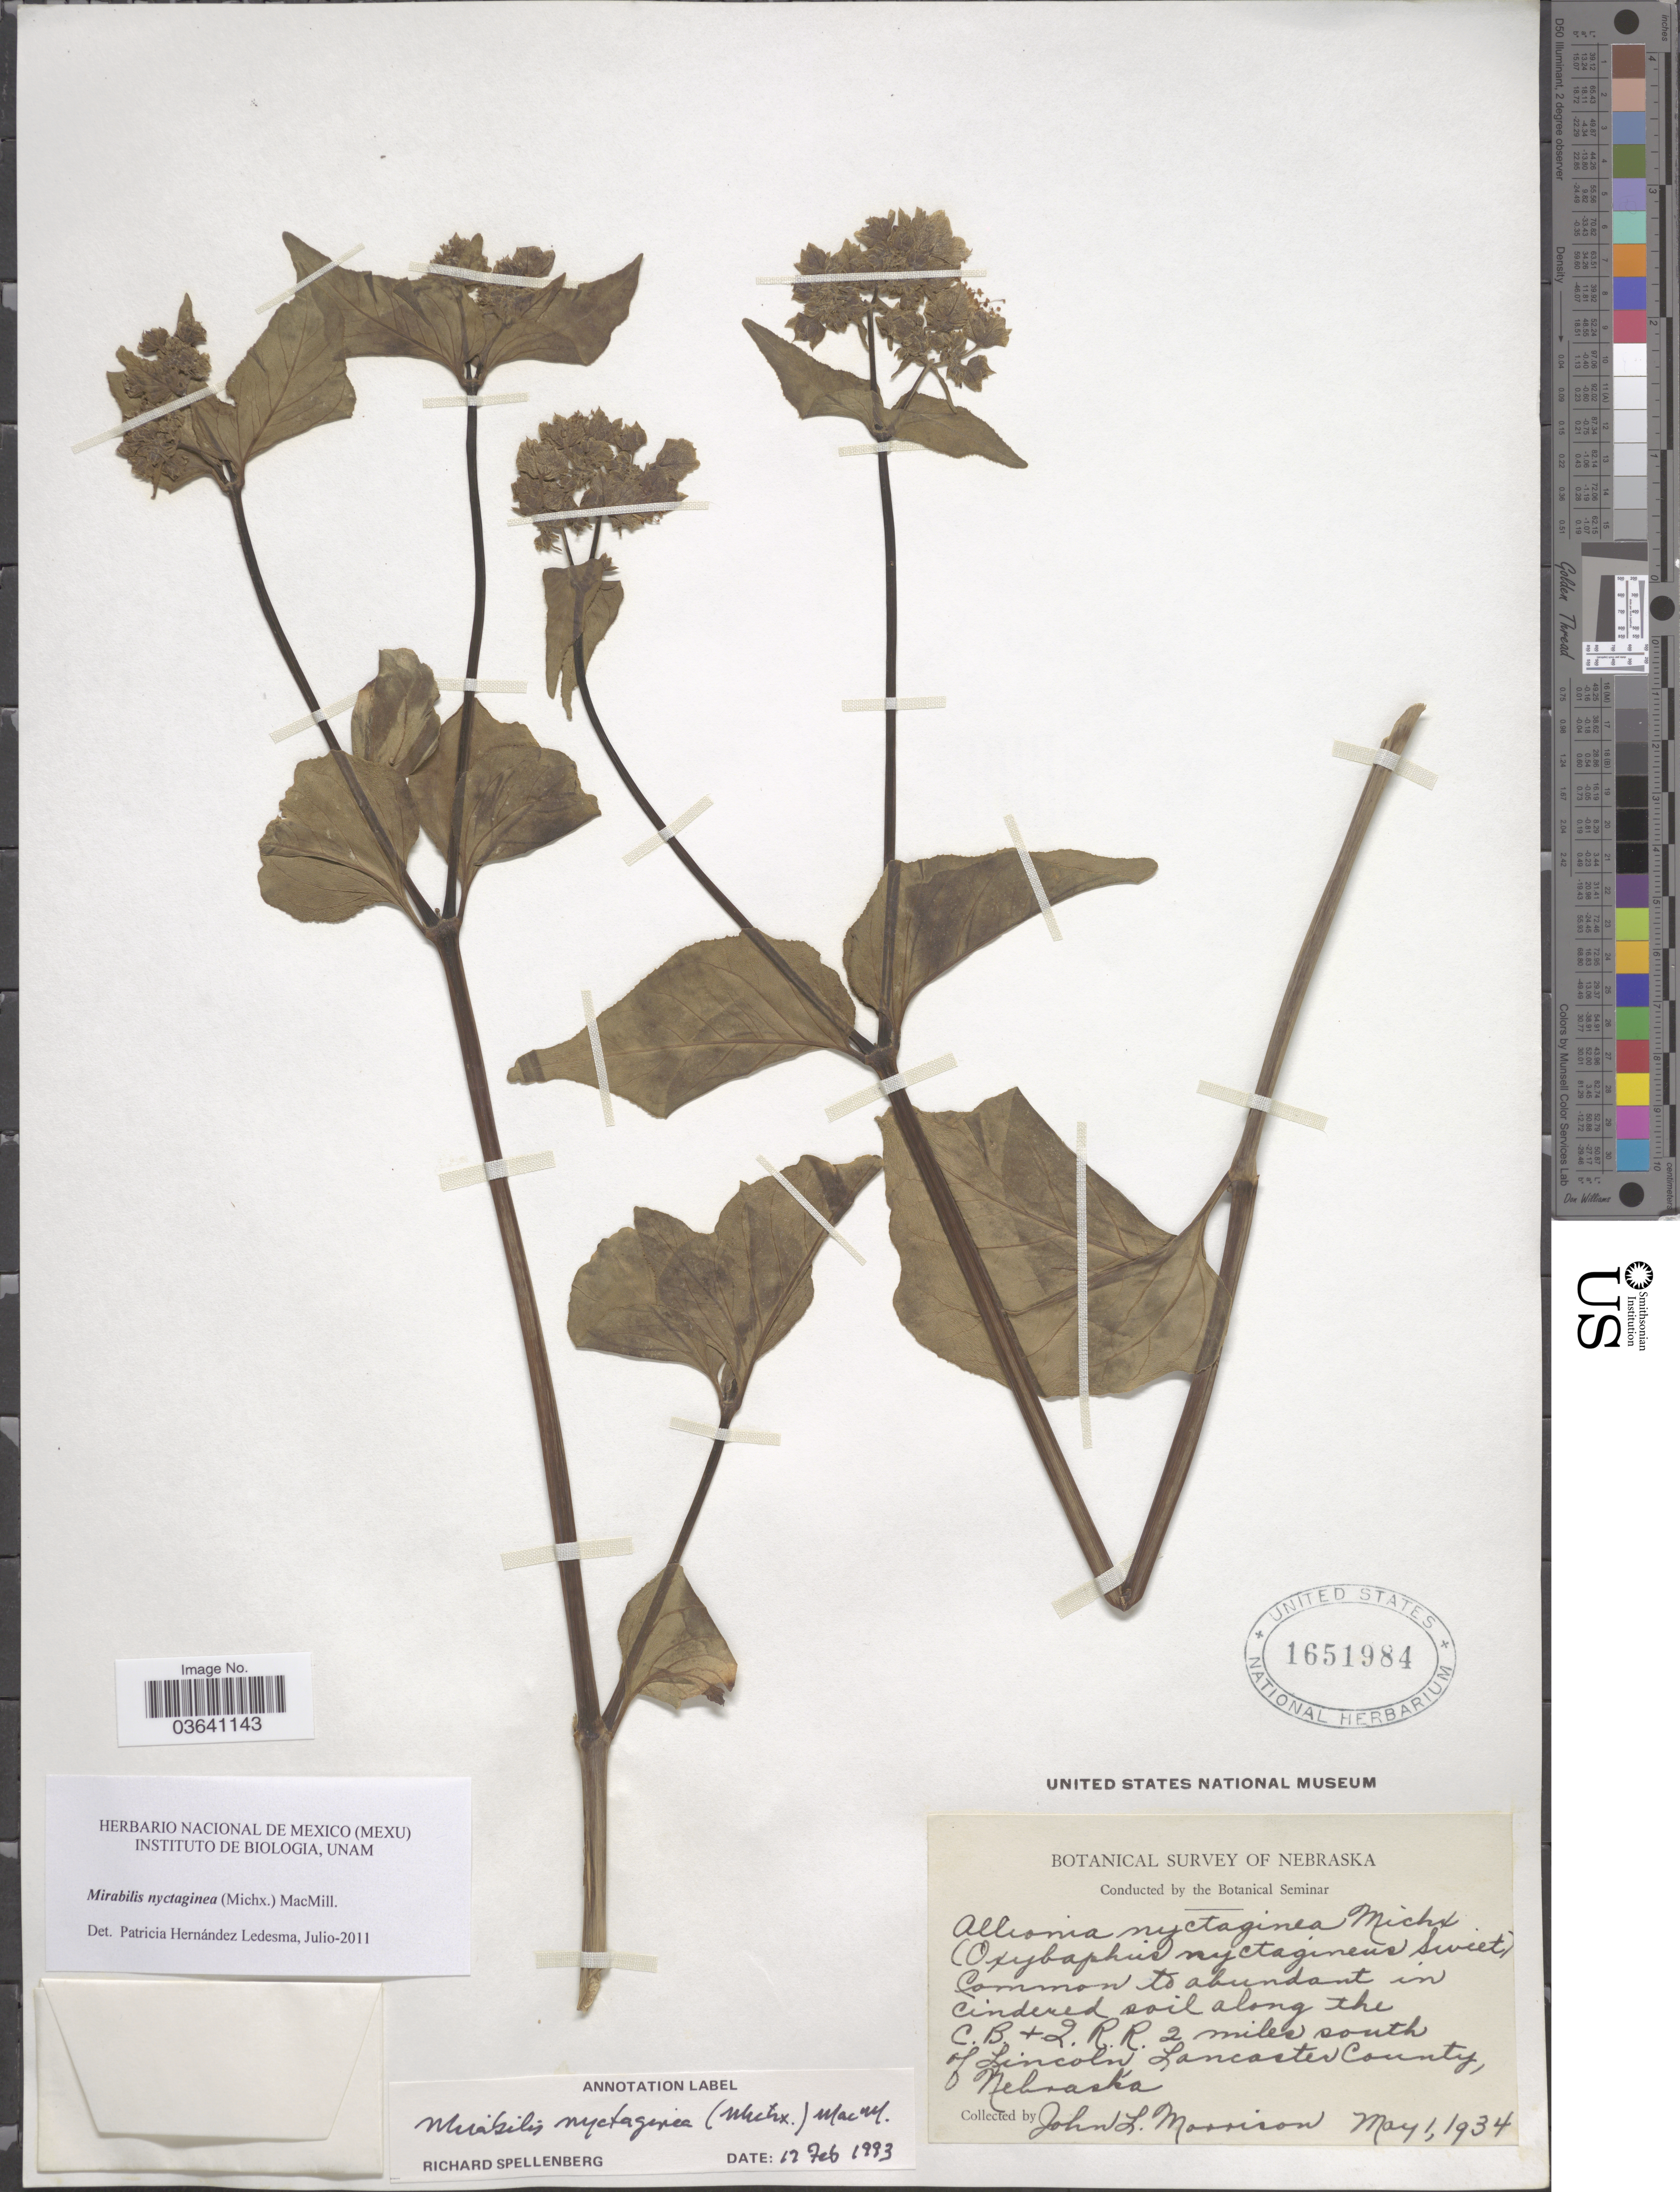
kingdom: Plantae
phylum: Tracheophyta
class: Magnoliopsida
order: Caryophyllales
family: Nyctaginaceae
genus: Mirabilis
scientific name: Mirabilis nyctaginea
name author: (Michx.) MacMill.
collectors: J. Morrison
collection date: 1934-05-01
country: United States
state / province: Nebraska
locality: Along the C.B. & Z. R. R. 2 miles south of Lincoln Lancaster County.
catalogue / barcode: US 1651984